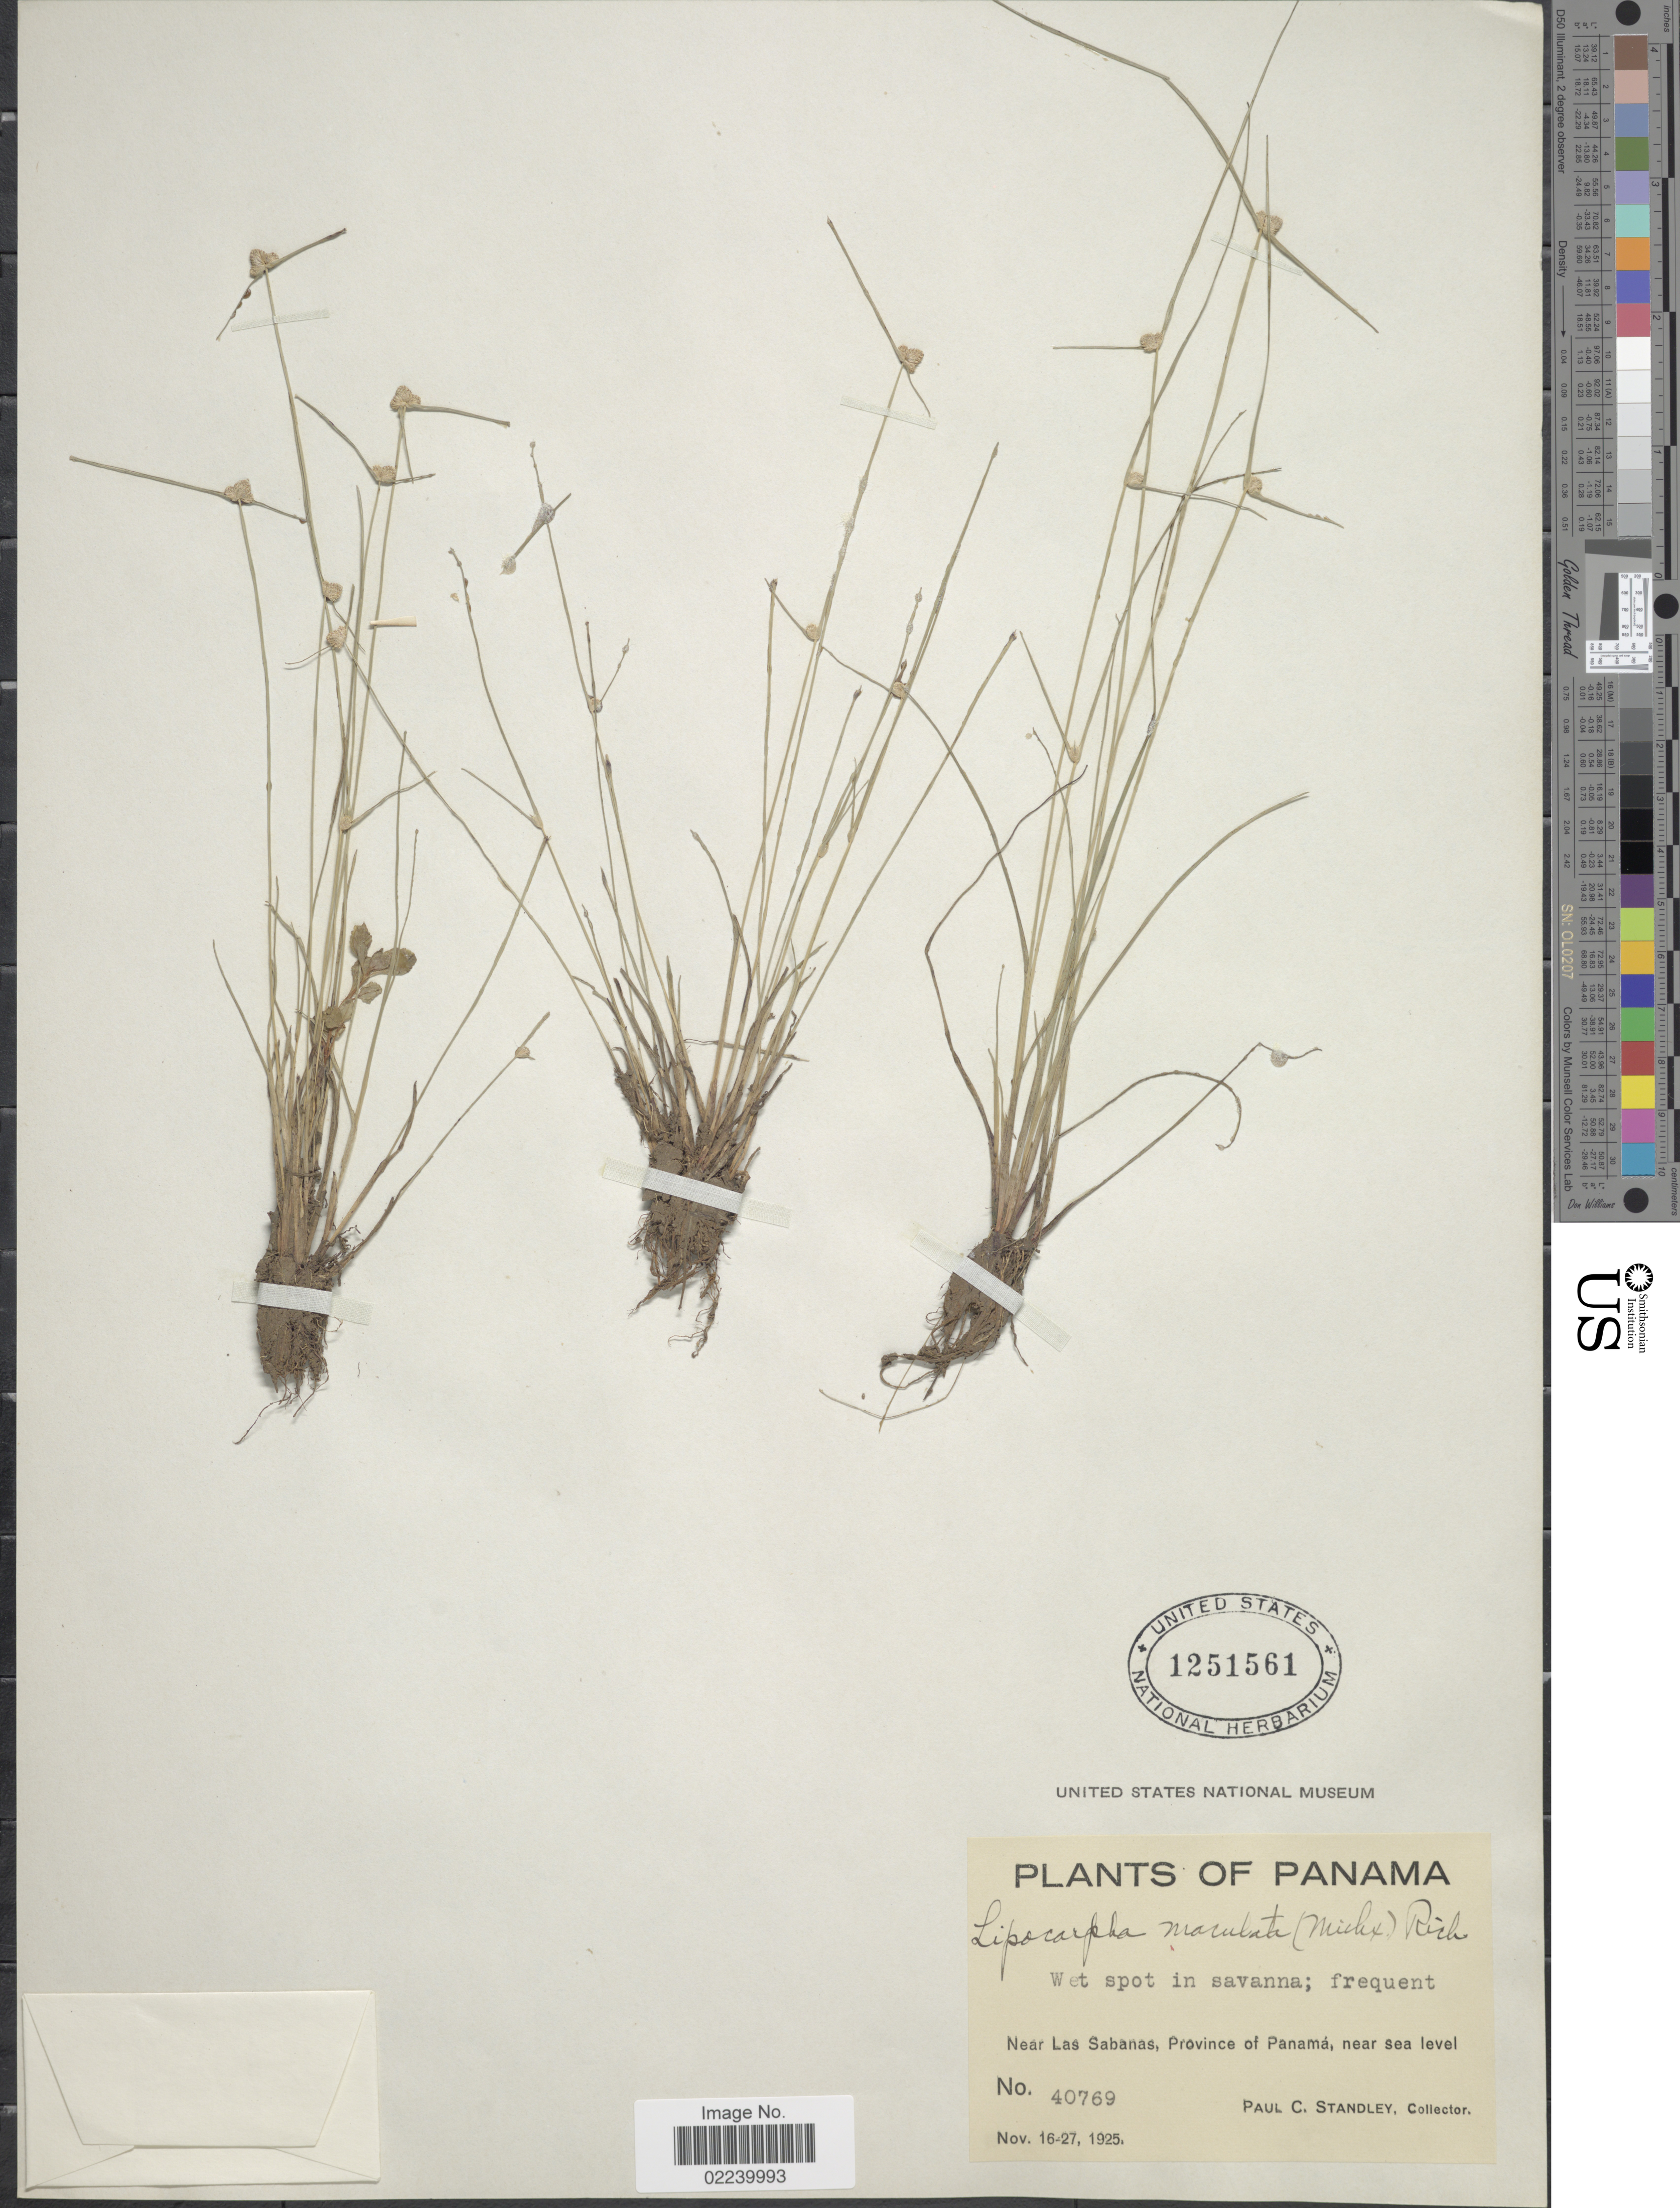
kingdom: Plantae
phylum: Tracheophyta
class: Liliopsida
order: Poales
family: Cyperaceae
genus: Cyperus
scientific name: Cyperus salzmannianus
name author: (Steud.) Bauters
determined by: Strong, M. T., (US), Smithsonian Institution - National Museum of Natural History (UNITED STATES)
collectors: P. C. Standley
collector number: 40769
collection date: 1925-11-16/1925-11-27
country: Panama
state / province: Panamá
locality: Wet spot in savanna; near Las Sabanas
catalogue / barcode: US 1251561